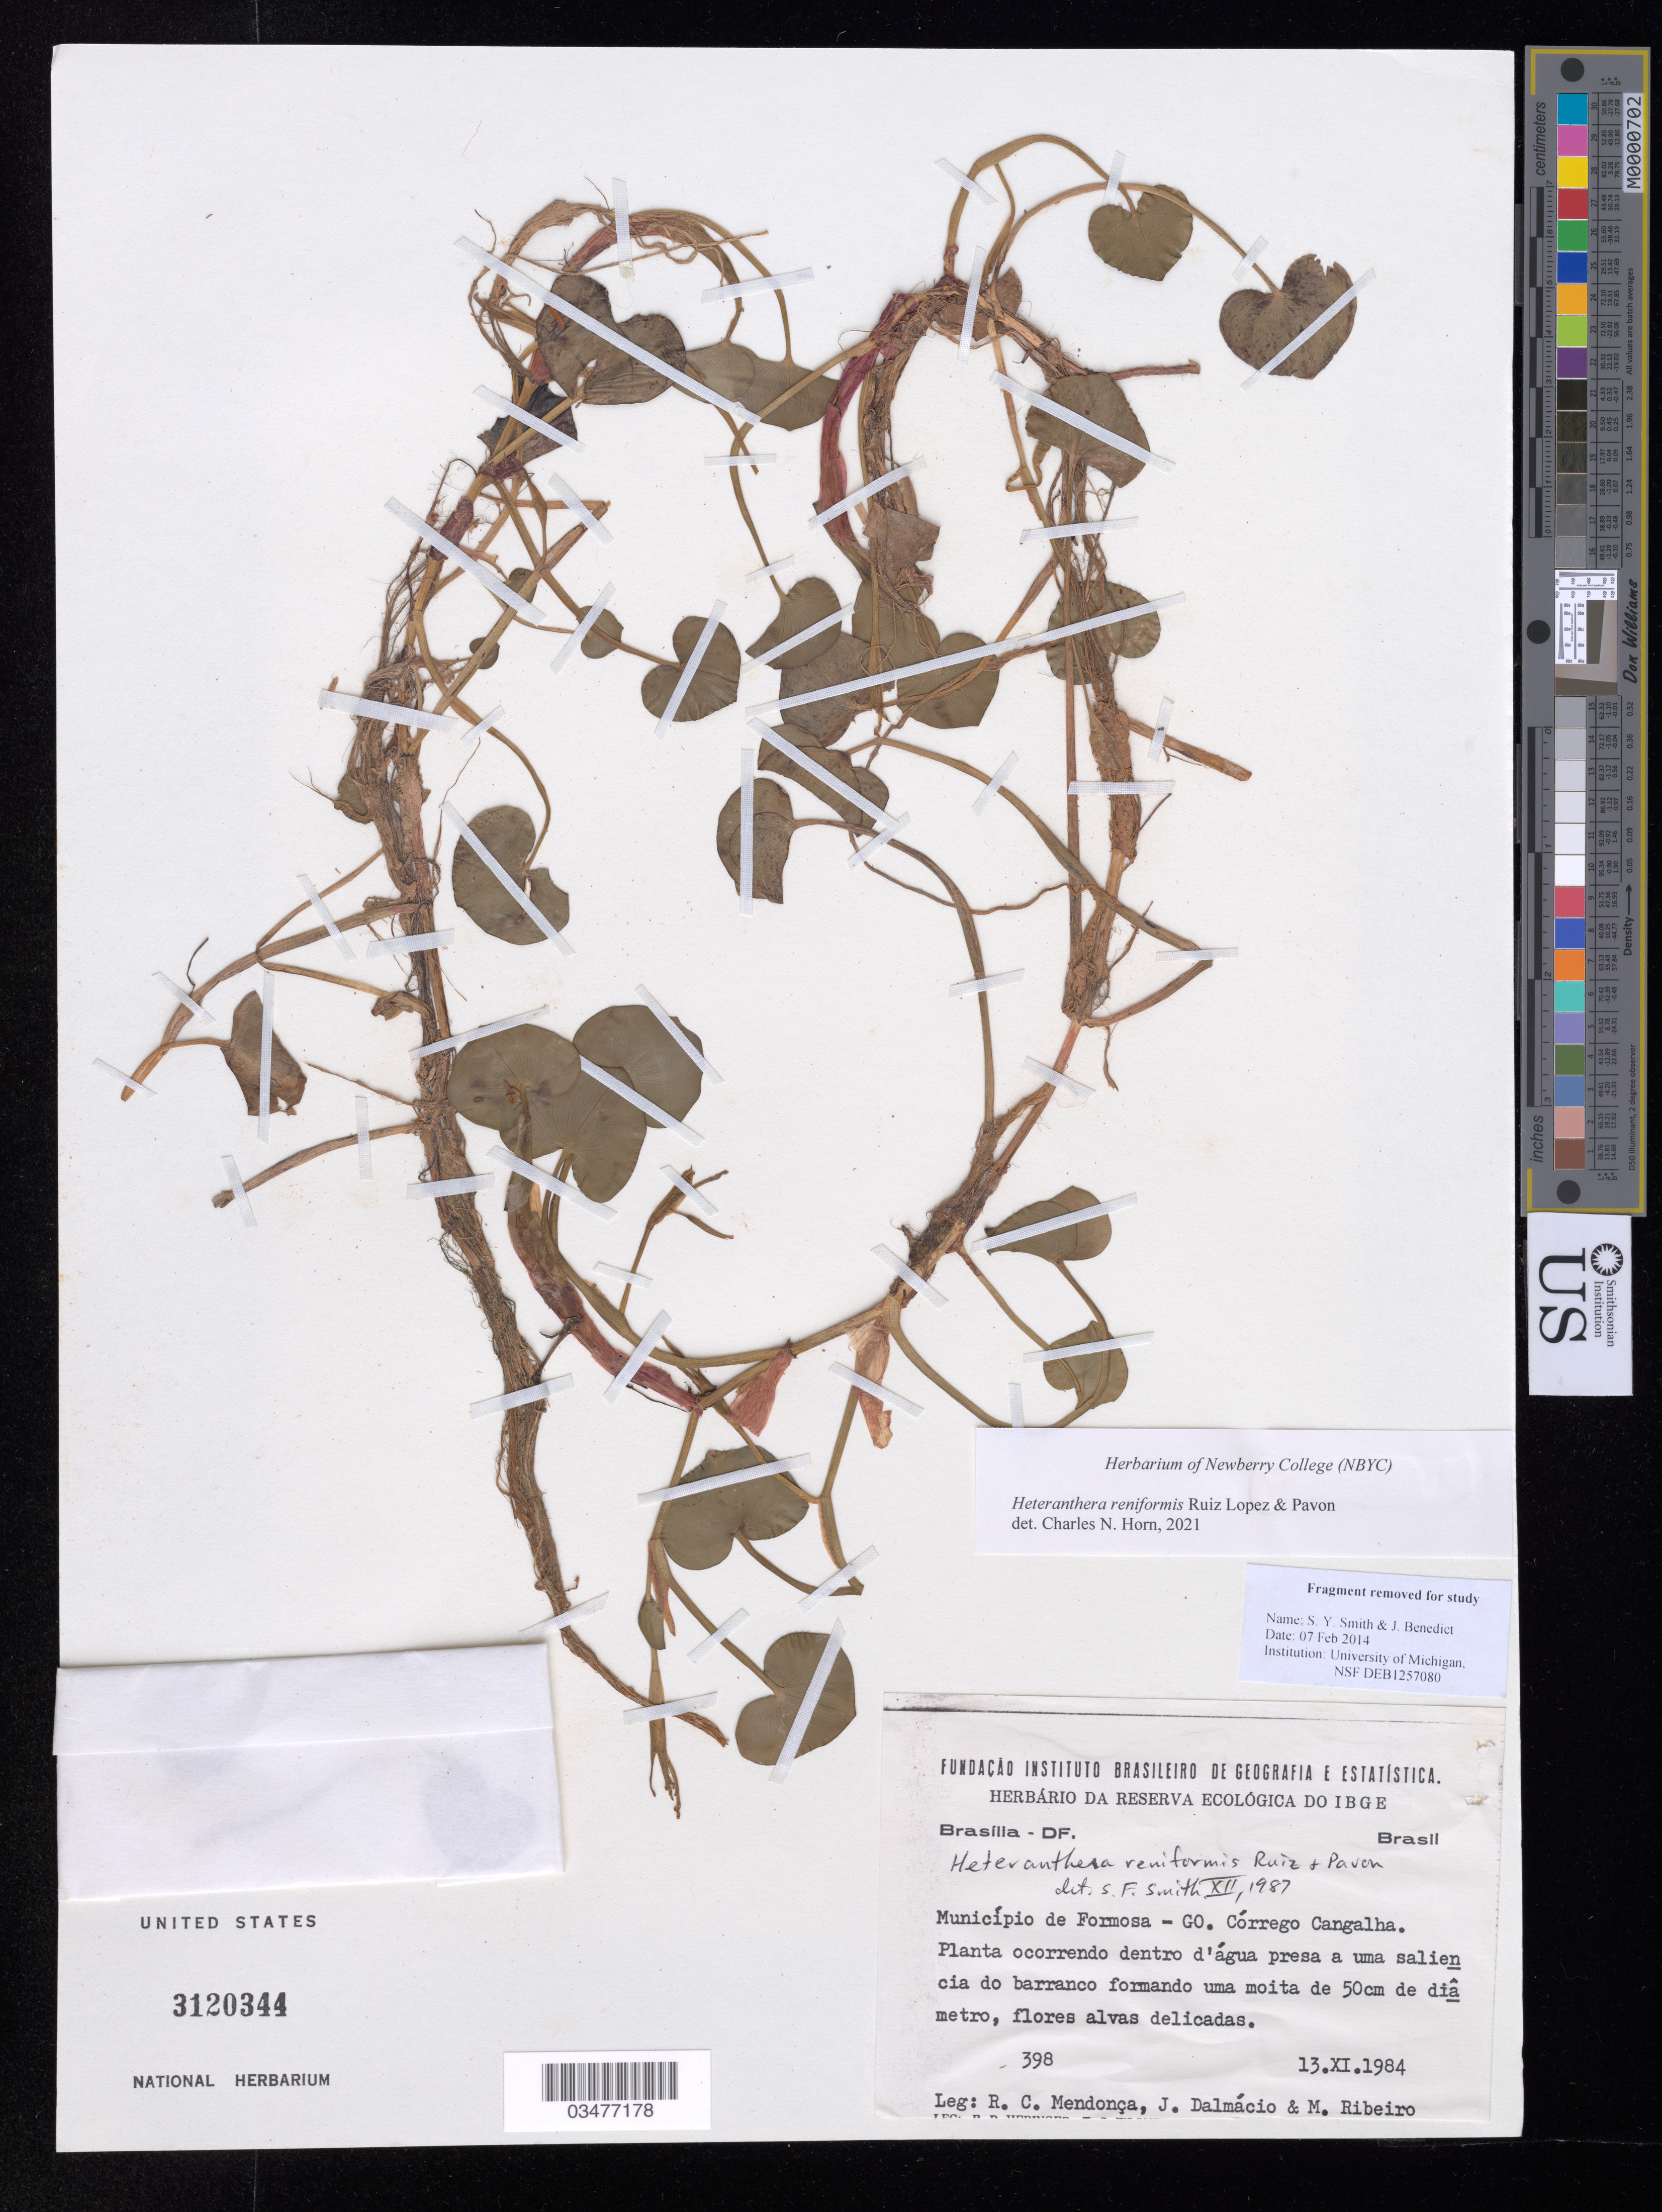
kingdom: Plantae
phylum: Tracheophyta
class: Liliopsida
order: Commelinales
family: Pontederiaceae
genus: Heteranthera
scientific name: Heteranthera reniformis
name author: Ruiz & Pav.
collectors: R. C. de Mendonça, J. Dálmacio & M. Ribeiro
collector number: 398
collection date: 1984-11-13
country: Brazil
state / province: Distrito Federal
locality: Brasília - DF. Município de Formosa - GO. Córrego Cangalha.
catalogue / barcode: US 3120344